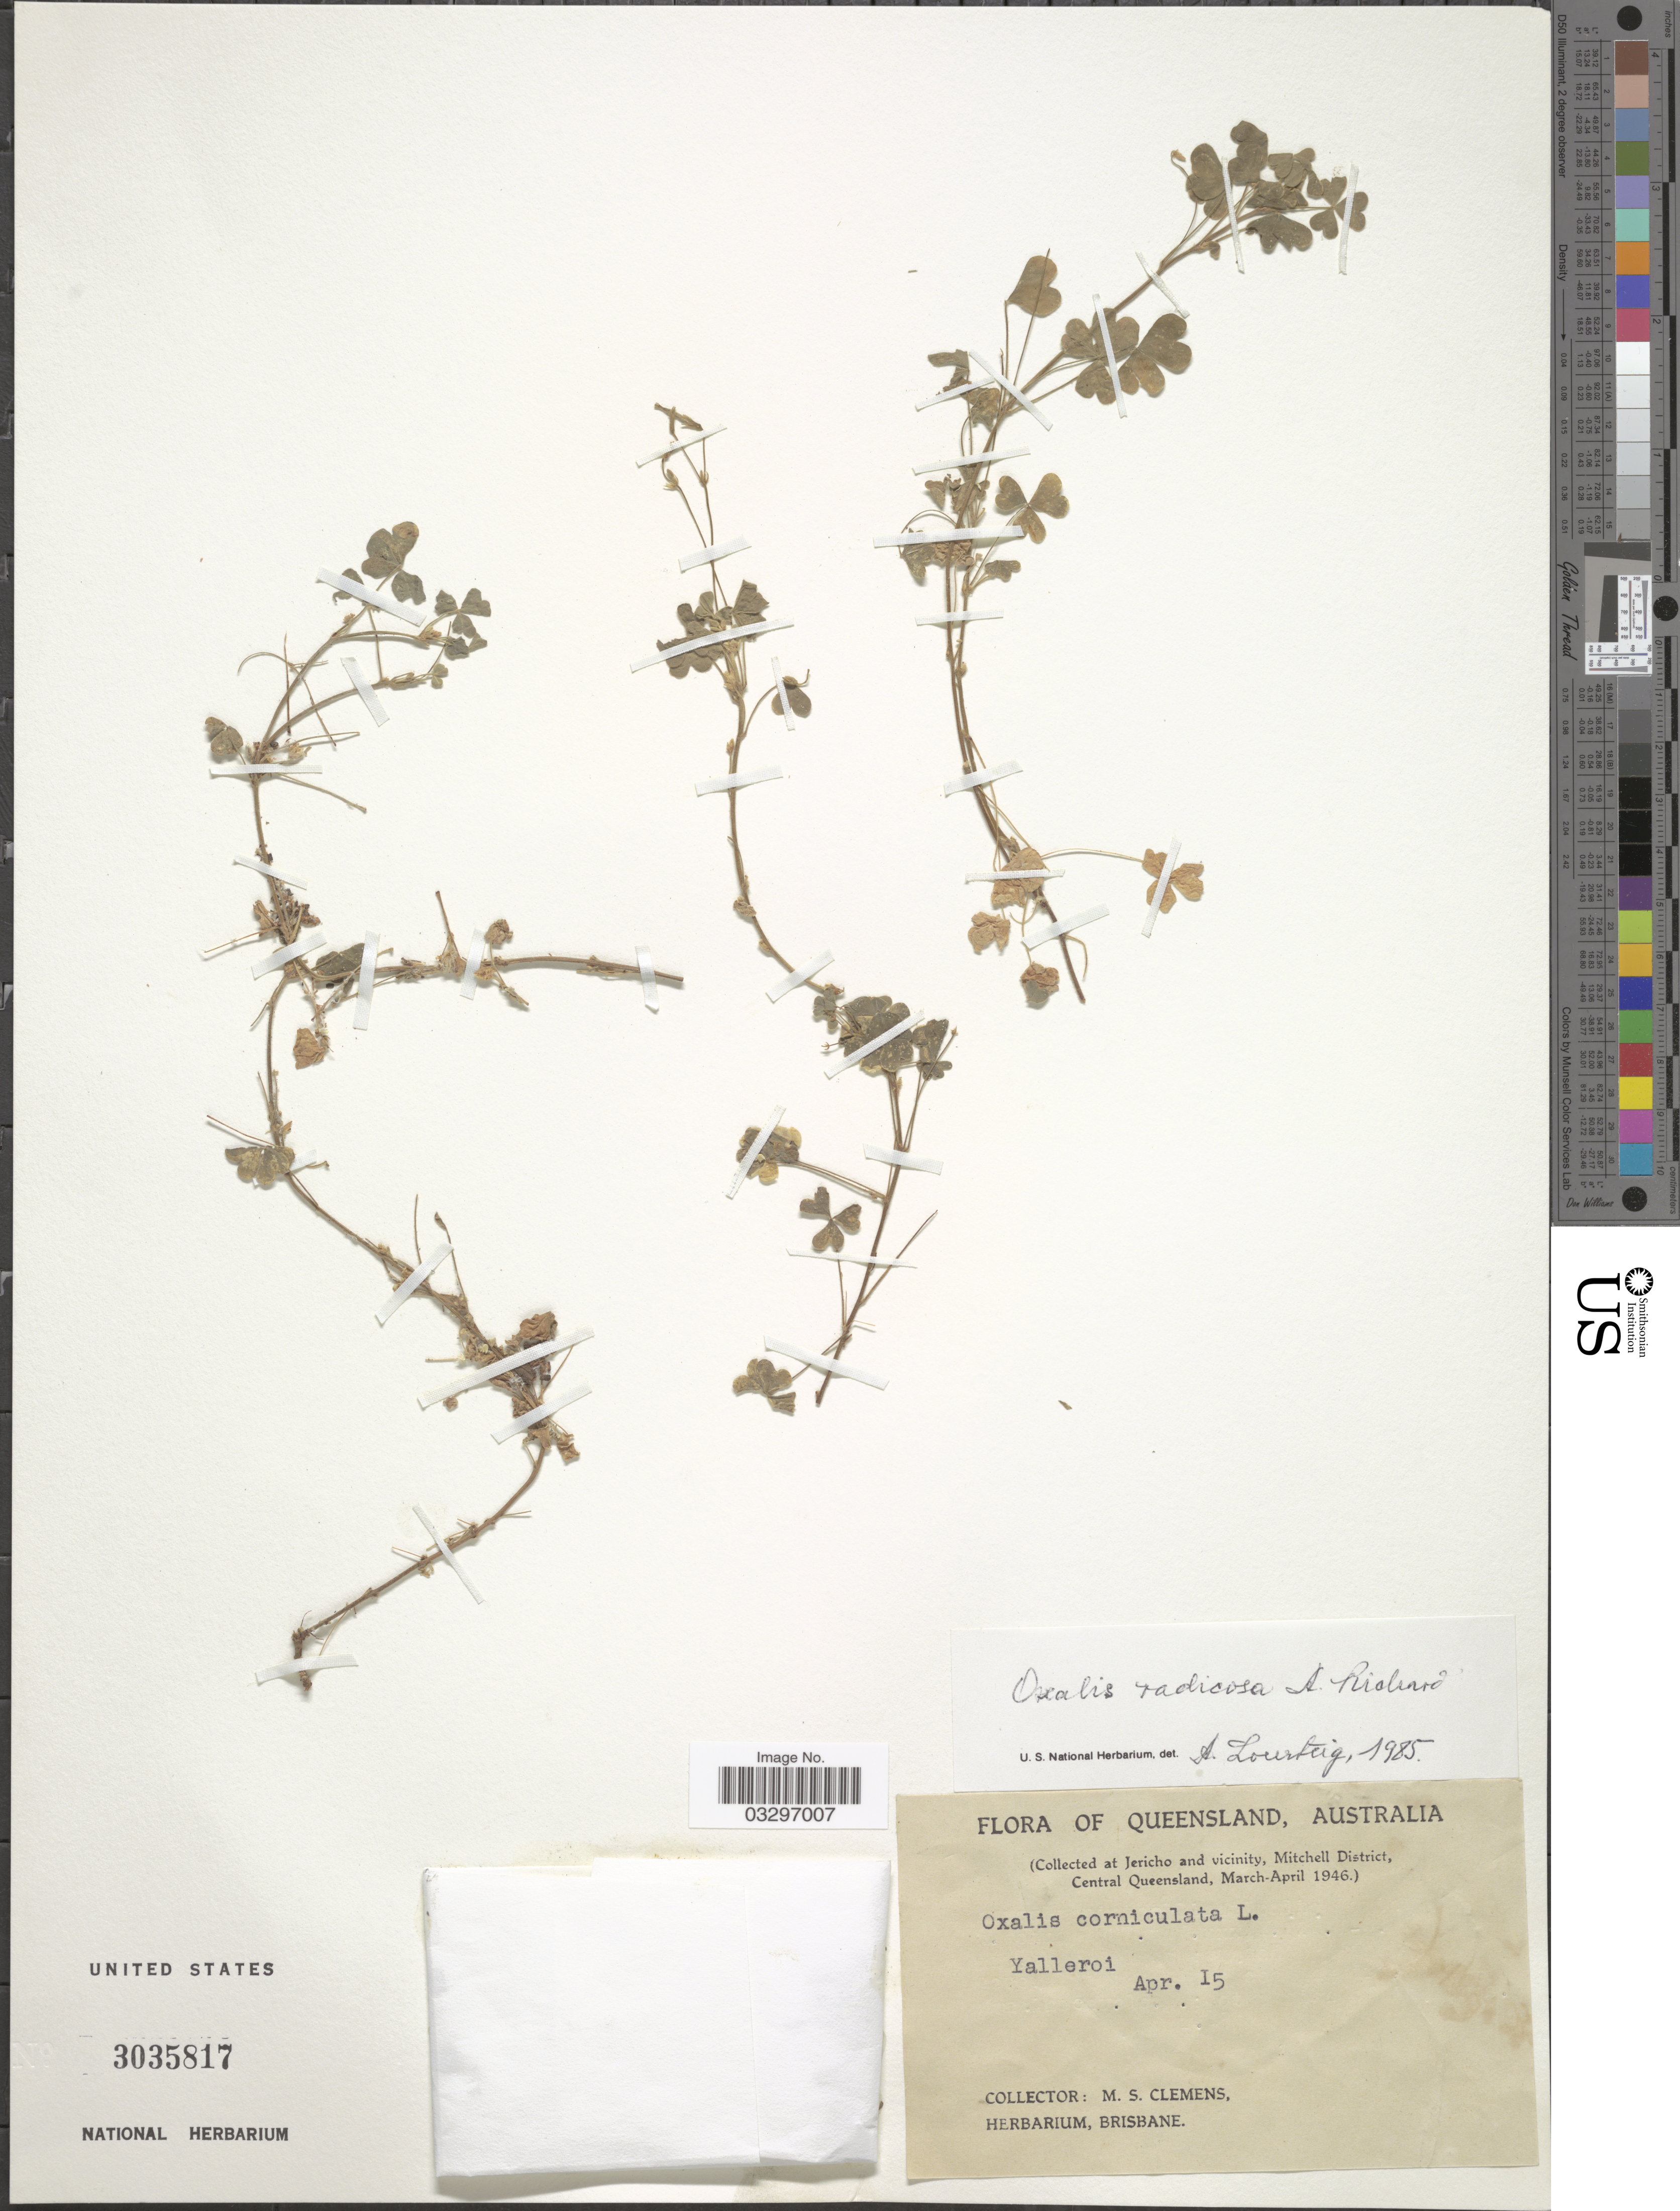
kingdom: Plantae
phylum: Tracheophyta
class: Magnoliopsida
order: Oxalidales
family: Oxalidaceae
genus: Oxalis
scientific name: Oxalis radicosa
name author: A. Rich.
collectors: M. S. Clemens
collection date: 1946-04-15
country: Australia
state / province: Queensland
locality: At Jericho and vicinity, Mitchell District, Central Queensland.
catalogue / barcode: US 3035817